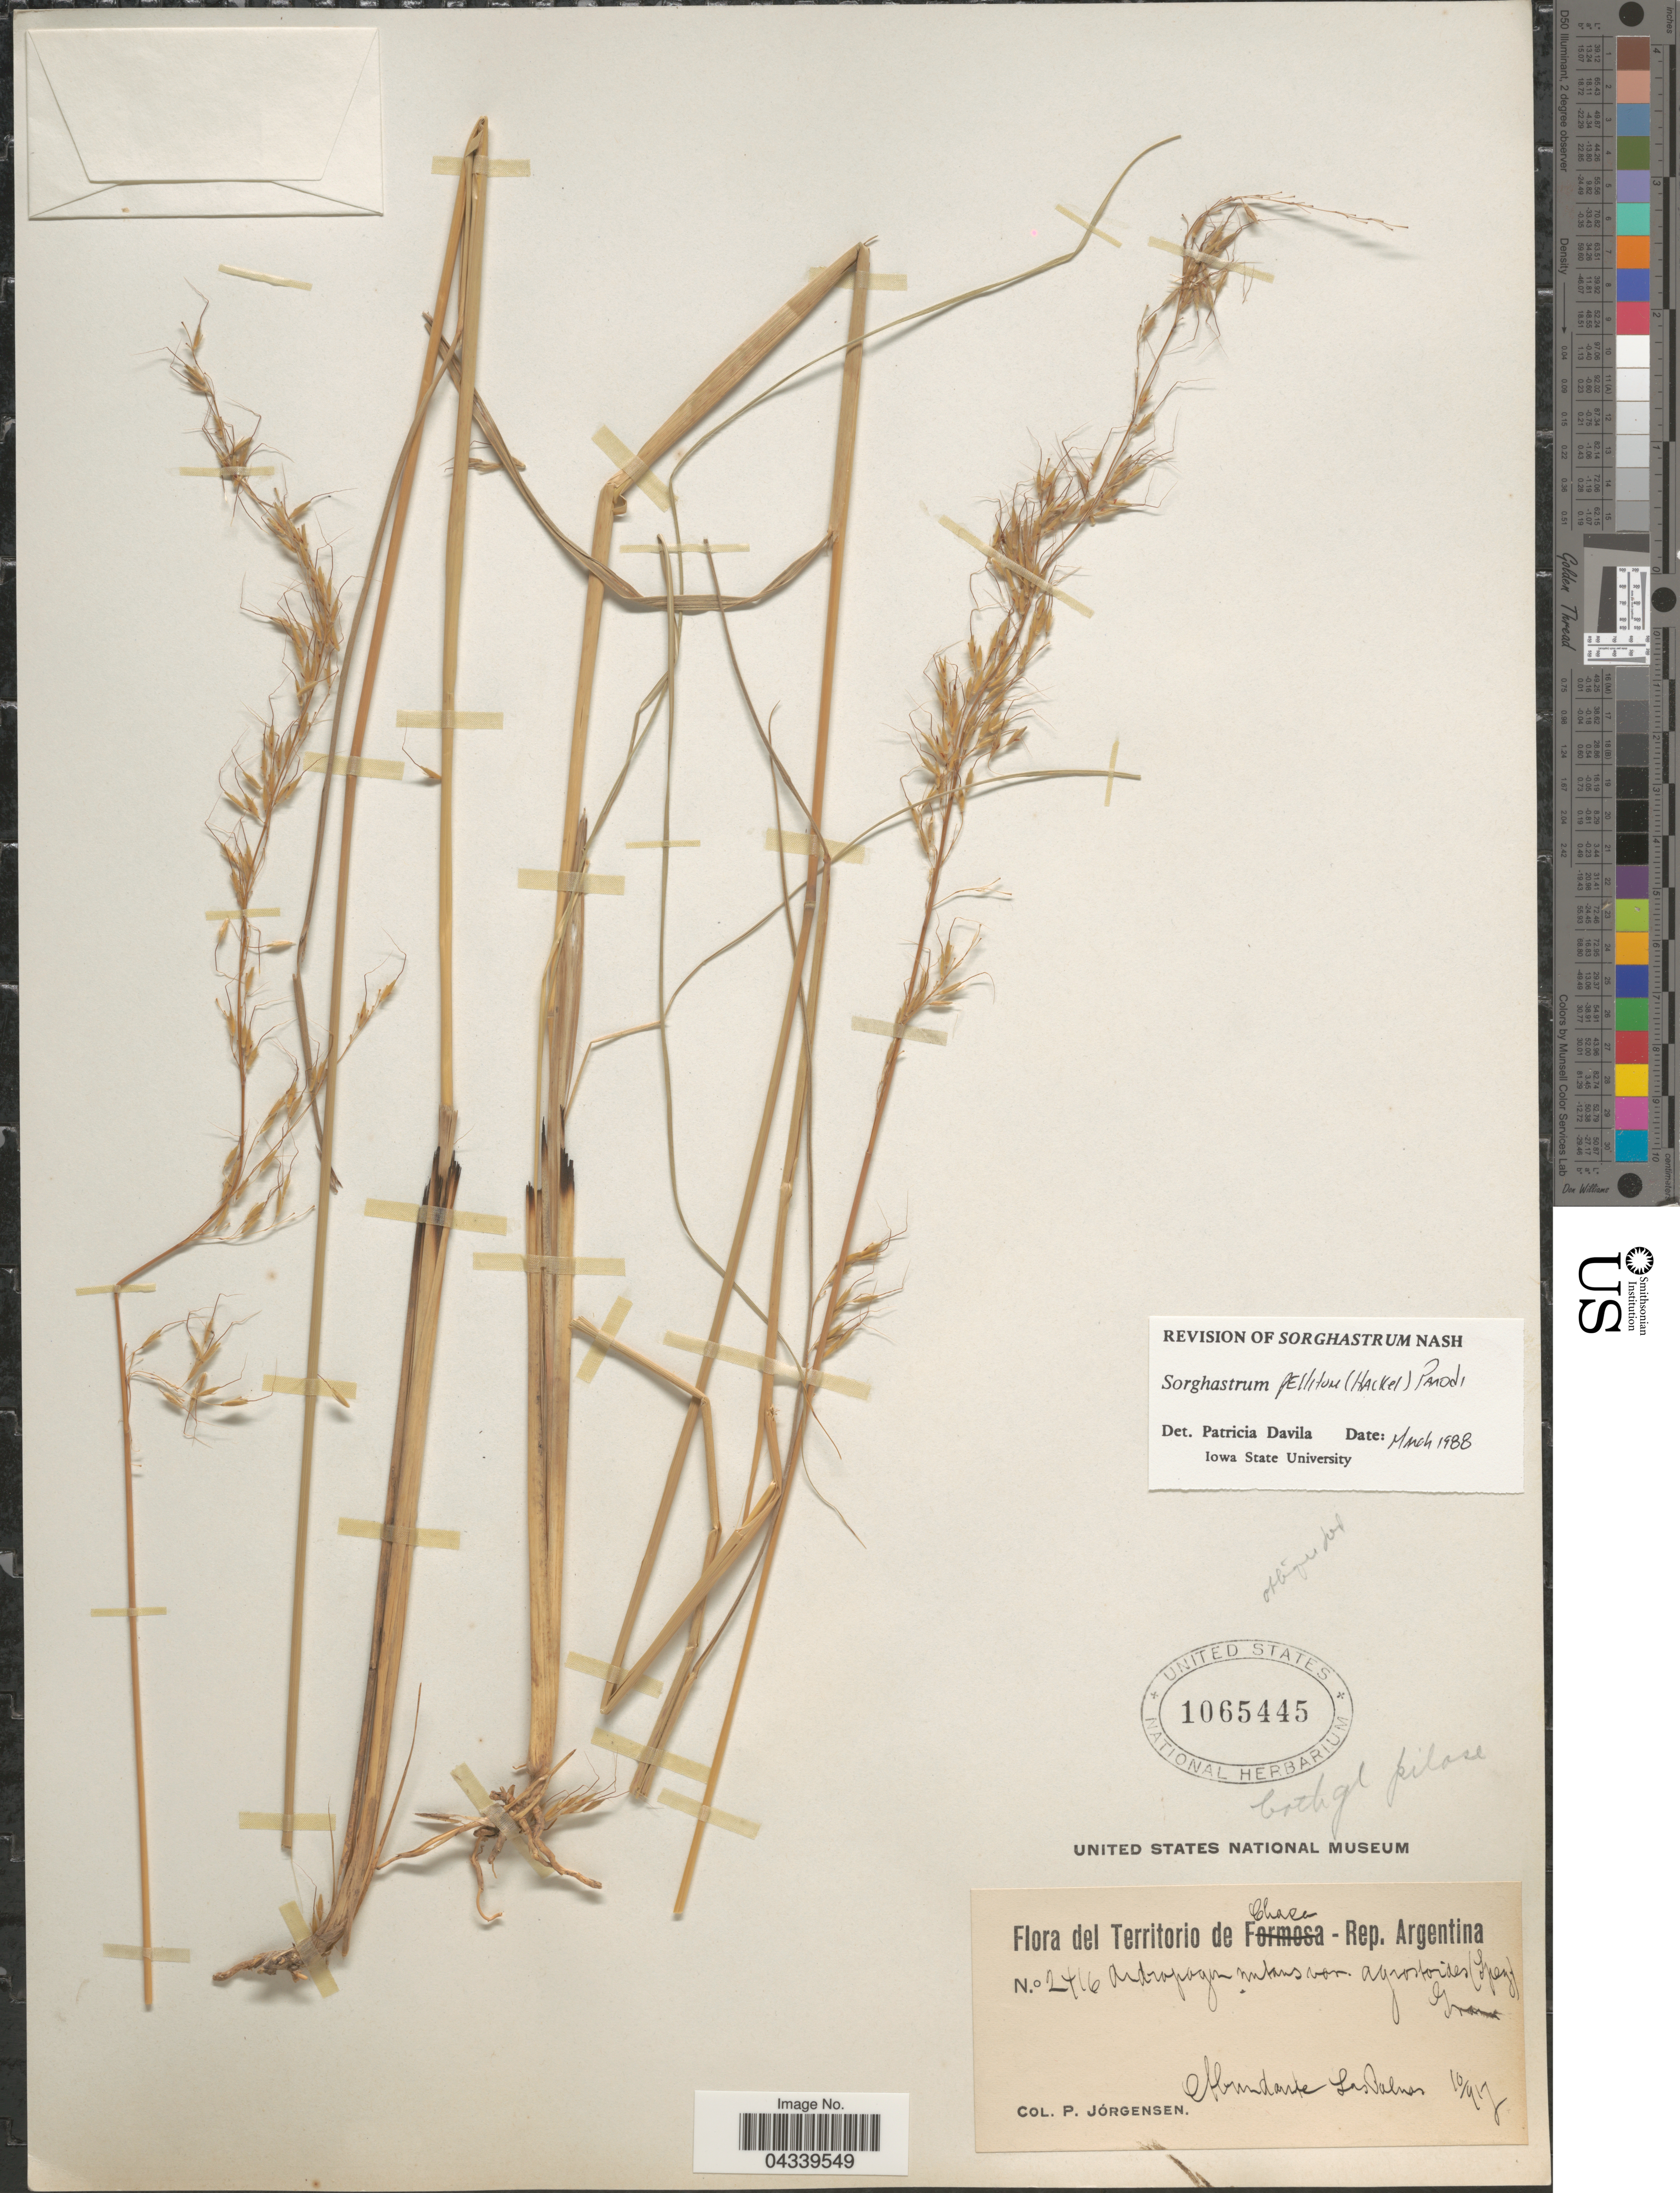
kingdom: Plantae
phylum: Tracheophyta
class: Liliopsida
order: Poales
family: Poaceae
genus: Sorghastrum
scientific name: Sorghastrum pellitum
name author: (Hack.) Parodi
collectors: P. Jörgensen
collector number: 2416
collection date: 1917-10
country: Argentina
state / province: Chaco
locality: Del Territorio de Chaco-Rep. Argentina. Abundante Las Balnas.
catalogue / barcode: US 1065445